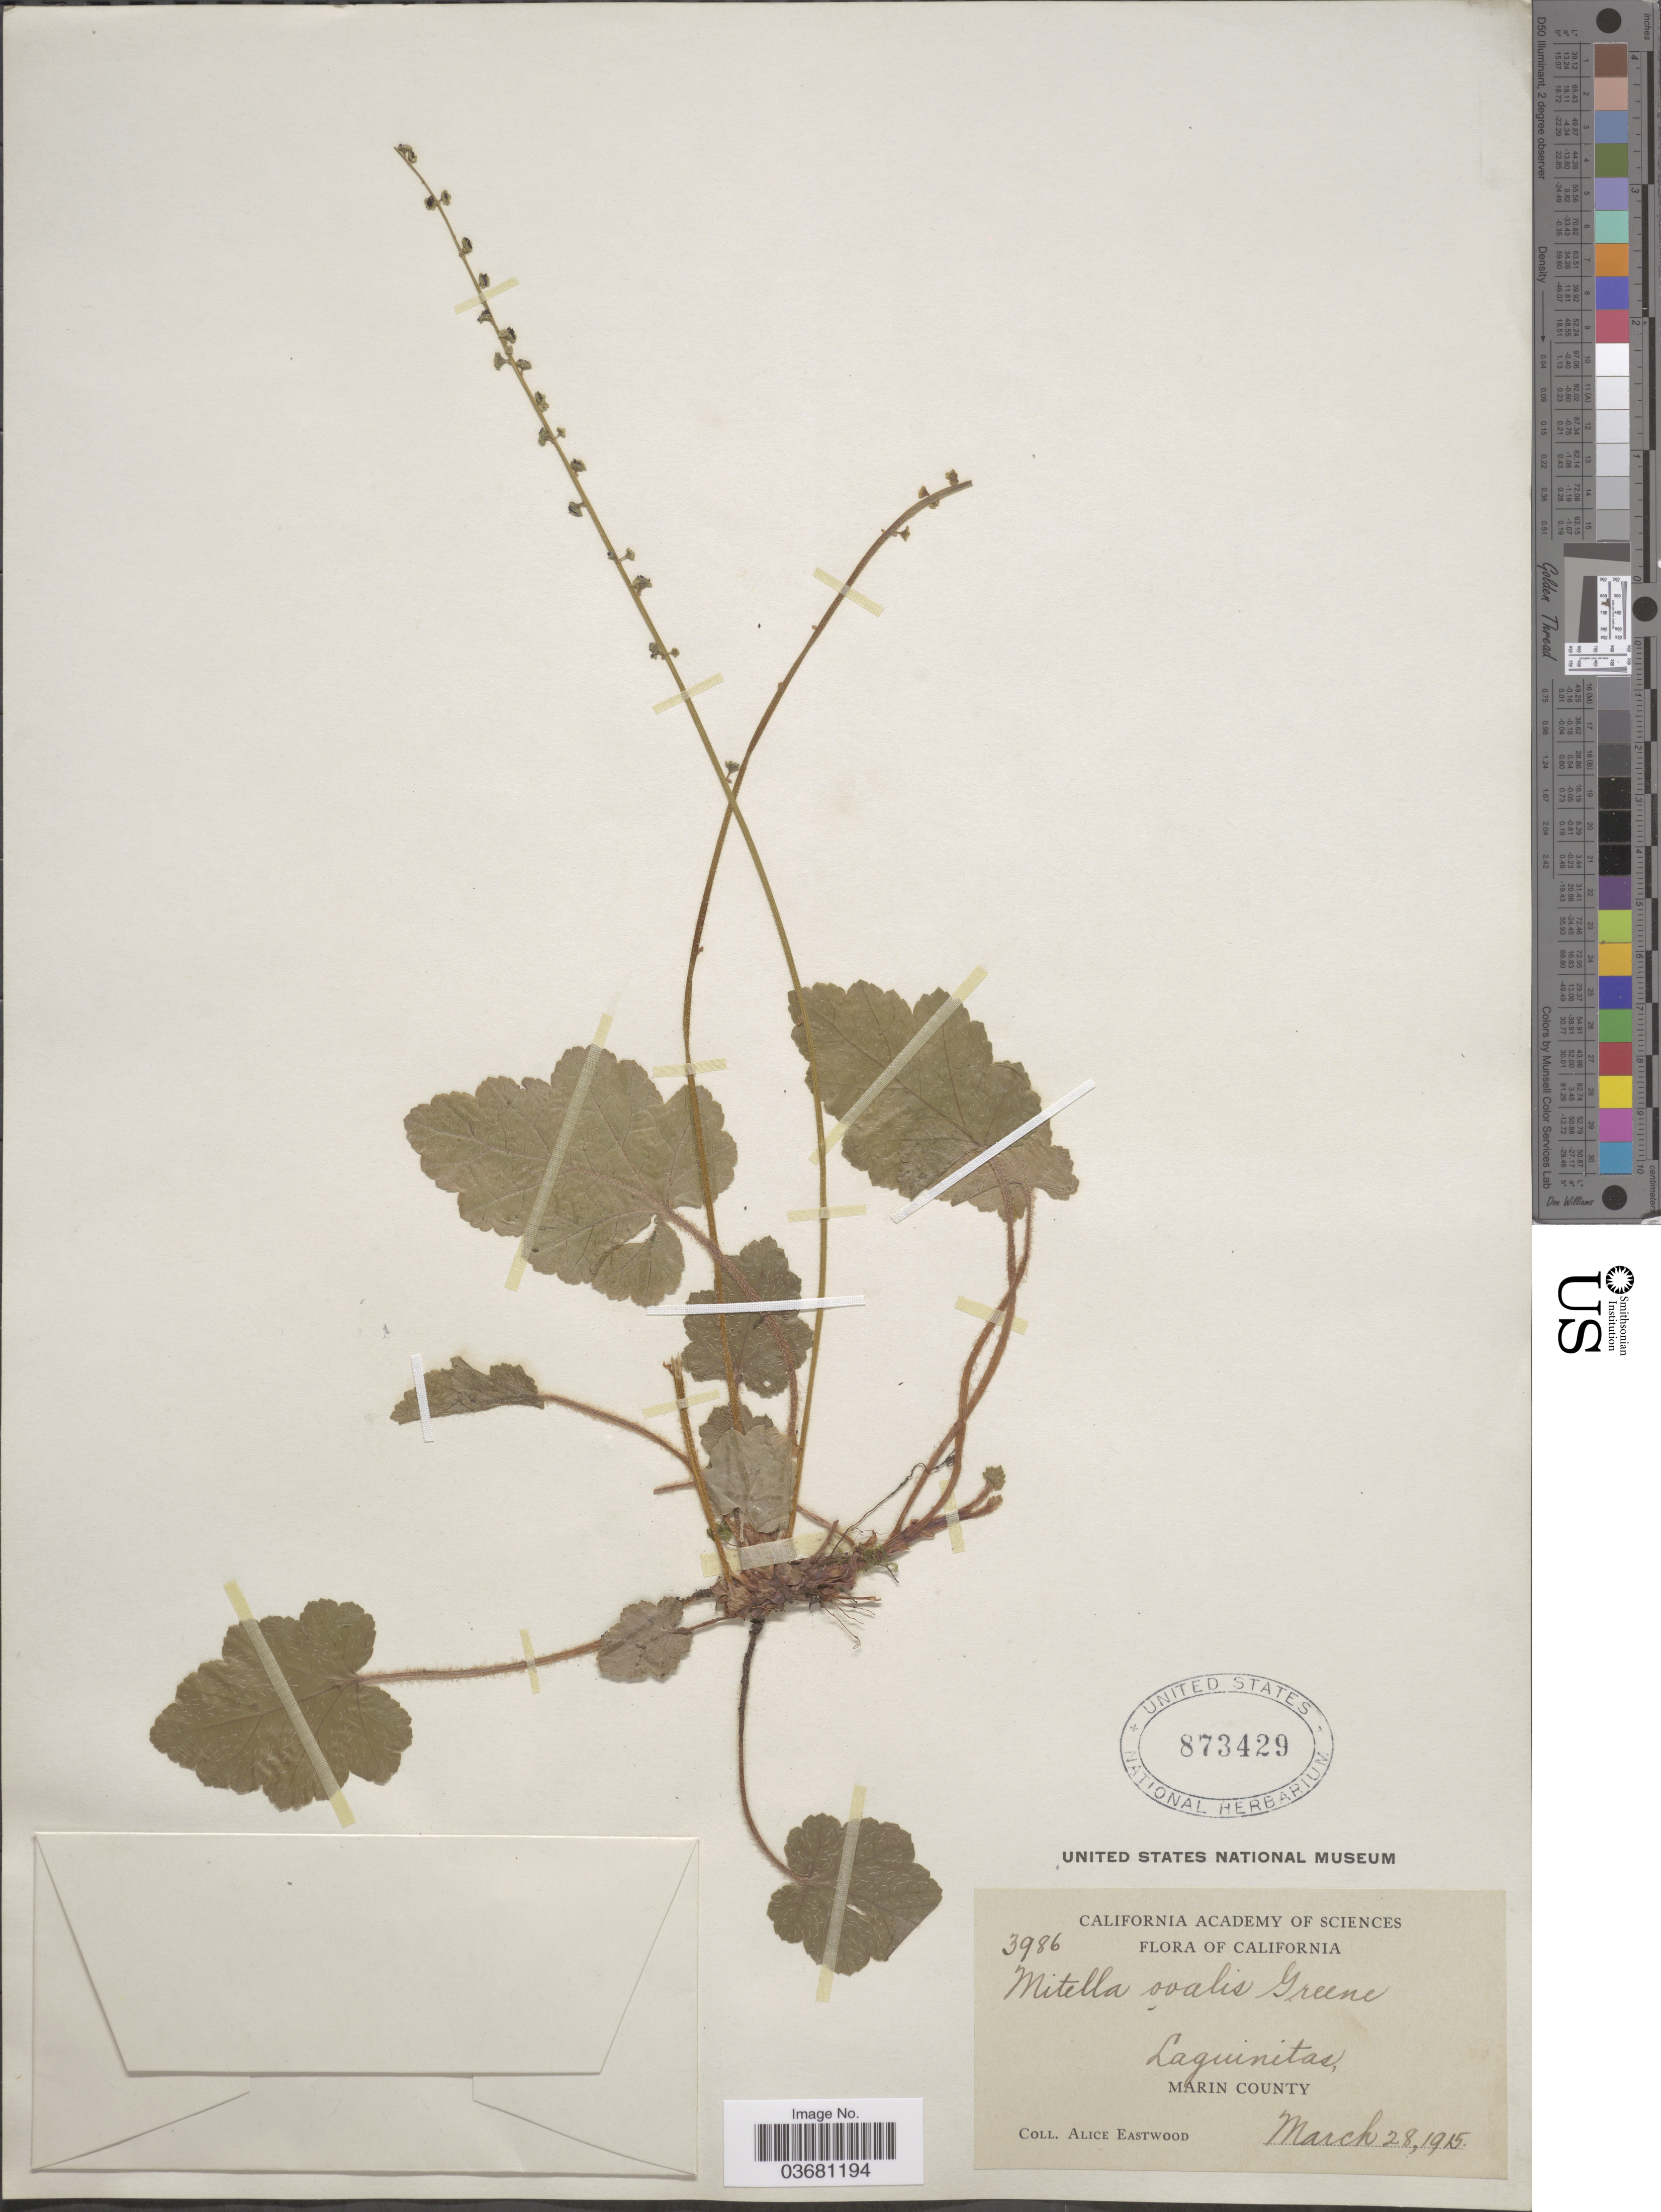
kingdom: Plantae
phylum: Tracheophyta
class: Magnoliopsida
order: Saxifragales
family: Saxifragaceae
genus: Mitella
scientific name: Mitella ovalis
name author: Greene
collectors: A. Eastwood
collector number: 3986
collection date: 1915-03-28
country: United States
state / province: California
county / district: Marin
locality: Laguinitas, Marin County.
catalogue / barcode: US 873429